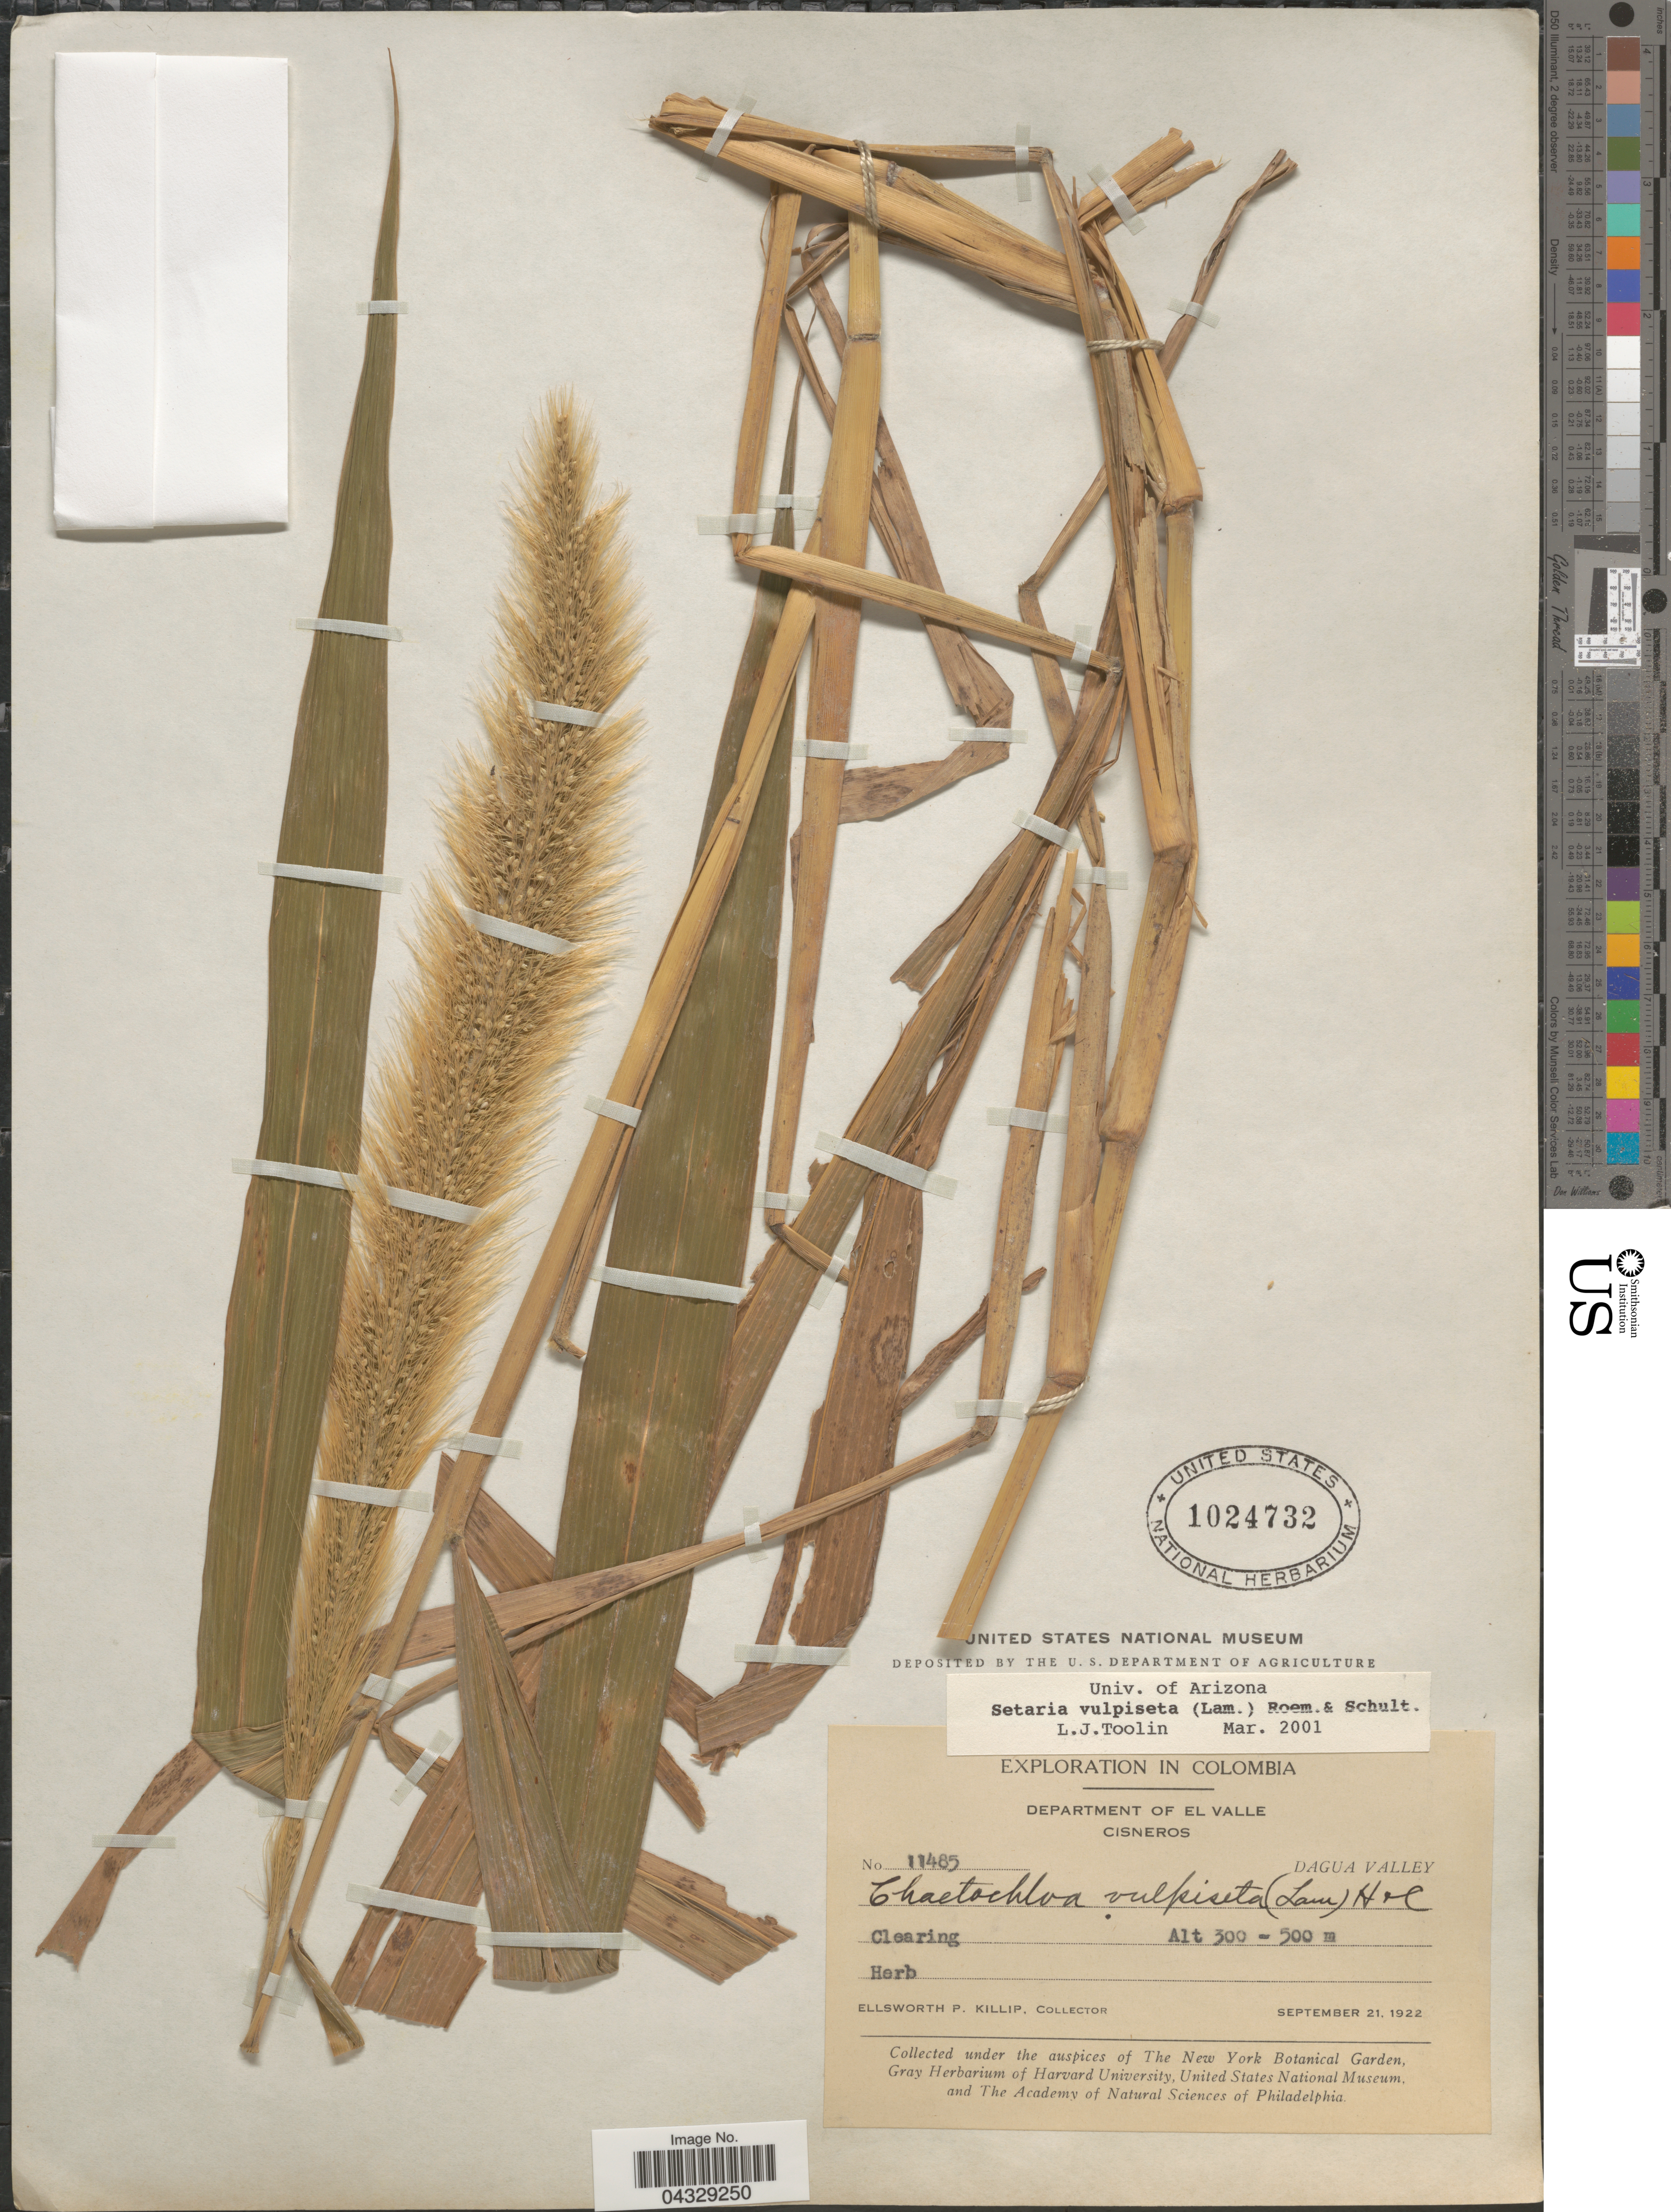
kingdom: Plantae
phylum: Tracheophyta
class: Liliopsida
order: Poales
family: Poaceae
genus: Setaria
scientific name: Setaria vulpiseta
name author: (Lam.) Roem. & Schult.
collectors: E. P. Killip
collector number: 11485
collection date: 1922-09-21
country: Colombia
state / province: Valle del Cauca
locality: Exploration in Colombia. Departmentof El Valle. Cisneros. Dagua Valley.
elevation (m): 300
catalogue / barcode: US 1024732